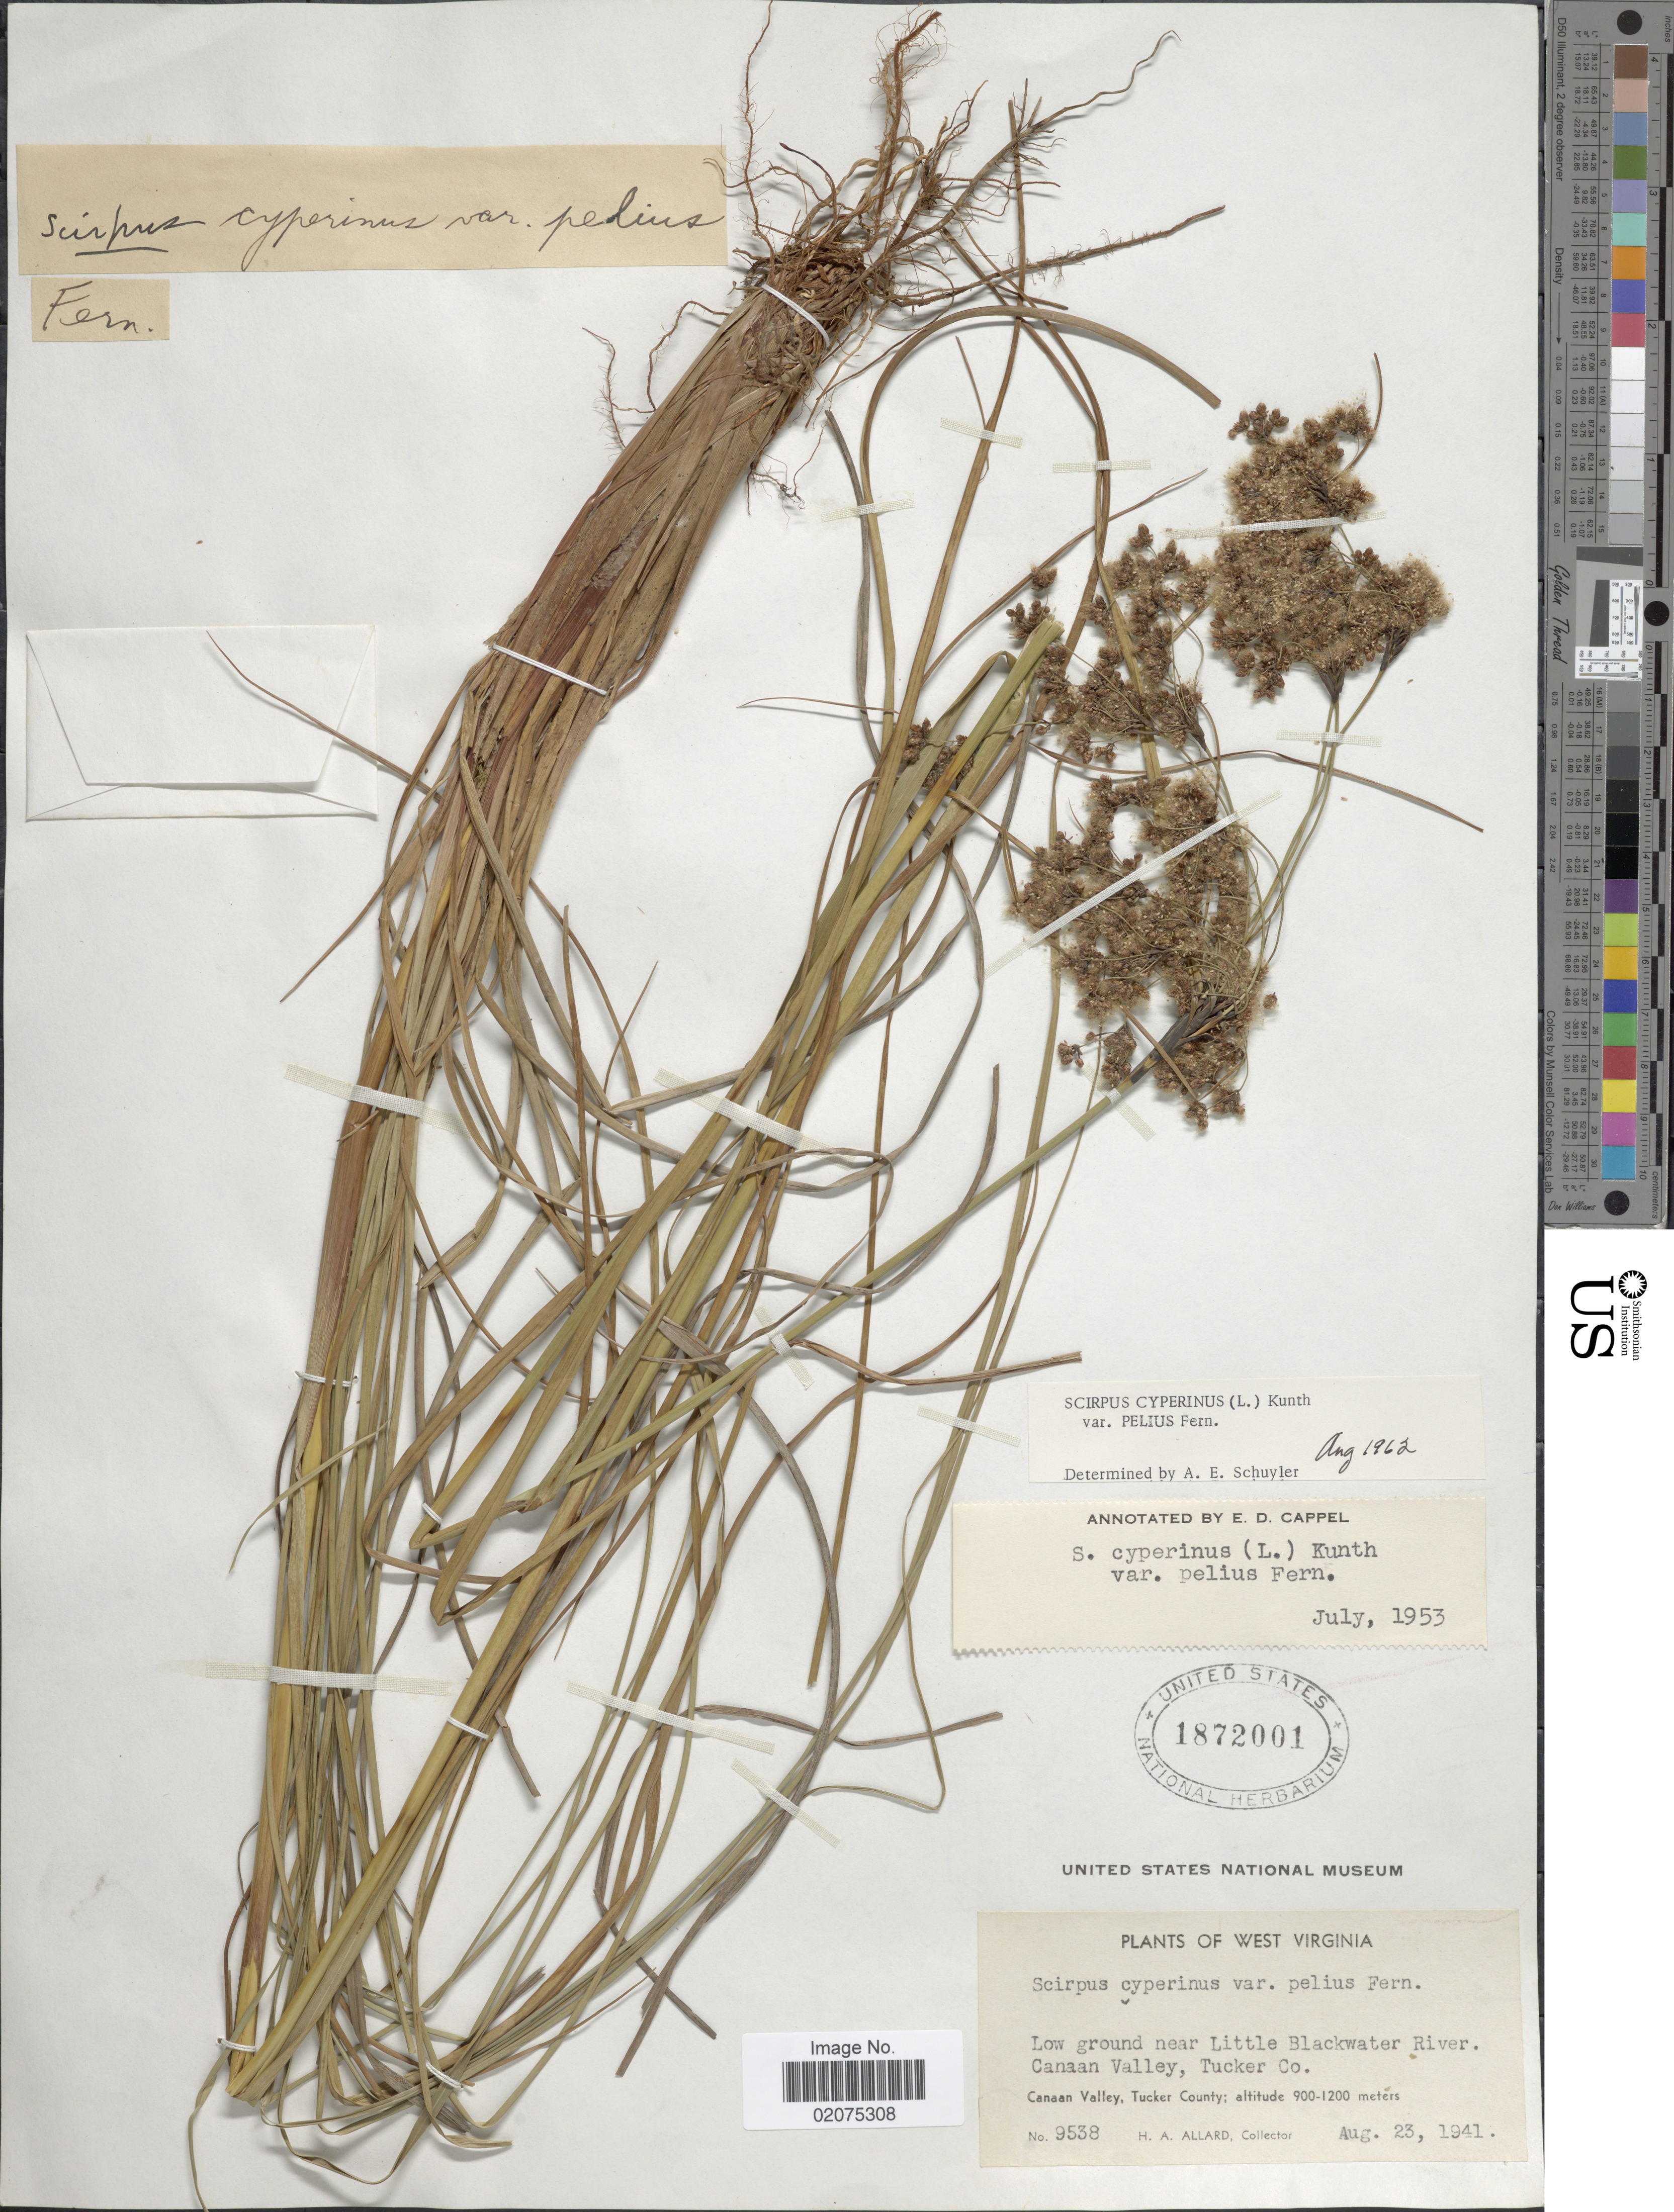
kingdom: Plantae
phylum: Tracheophyta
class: Liliopsida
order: Poales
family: Cyperaceae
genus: Scirpus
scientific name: Scirpus cyperinus var. pelius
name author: Fernald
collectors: H. A. Allard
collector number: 9538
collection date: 1941-08-23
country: United States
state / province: West Virginia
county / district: Tucker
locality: Near Little Blackwater River, Canaan Valley, Tucker Co, Canaan Valley, Tucker County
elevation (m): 900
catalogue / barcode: US 1872001